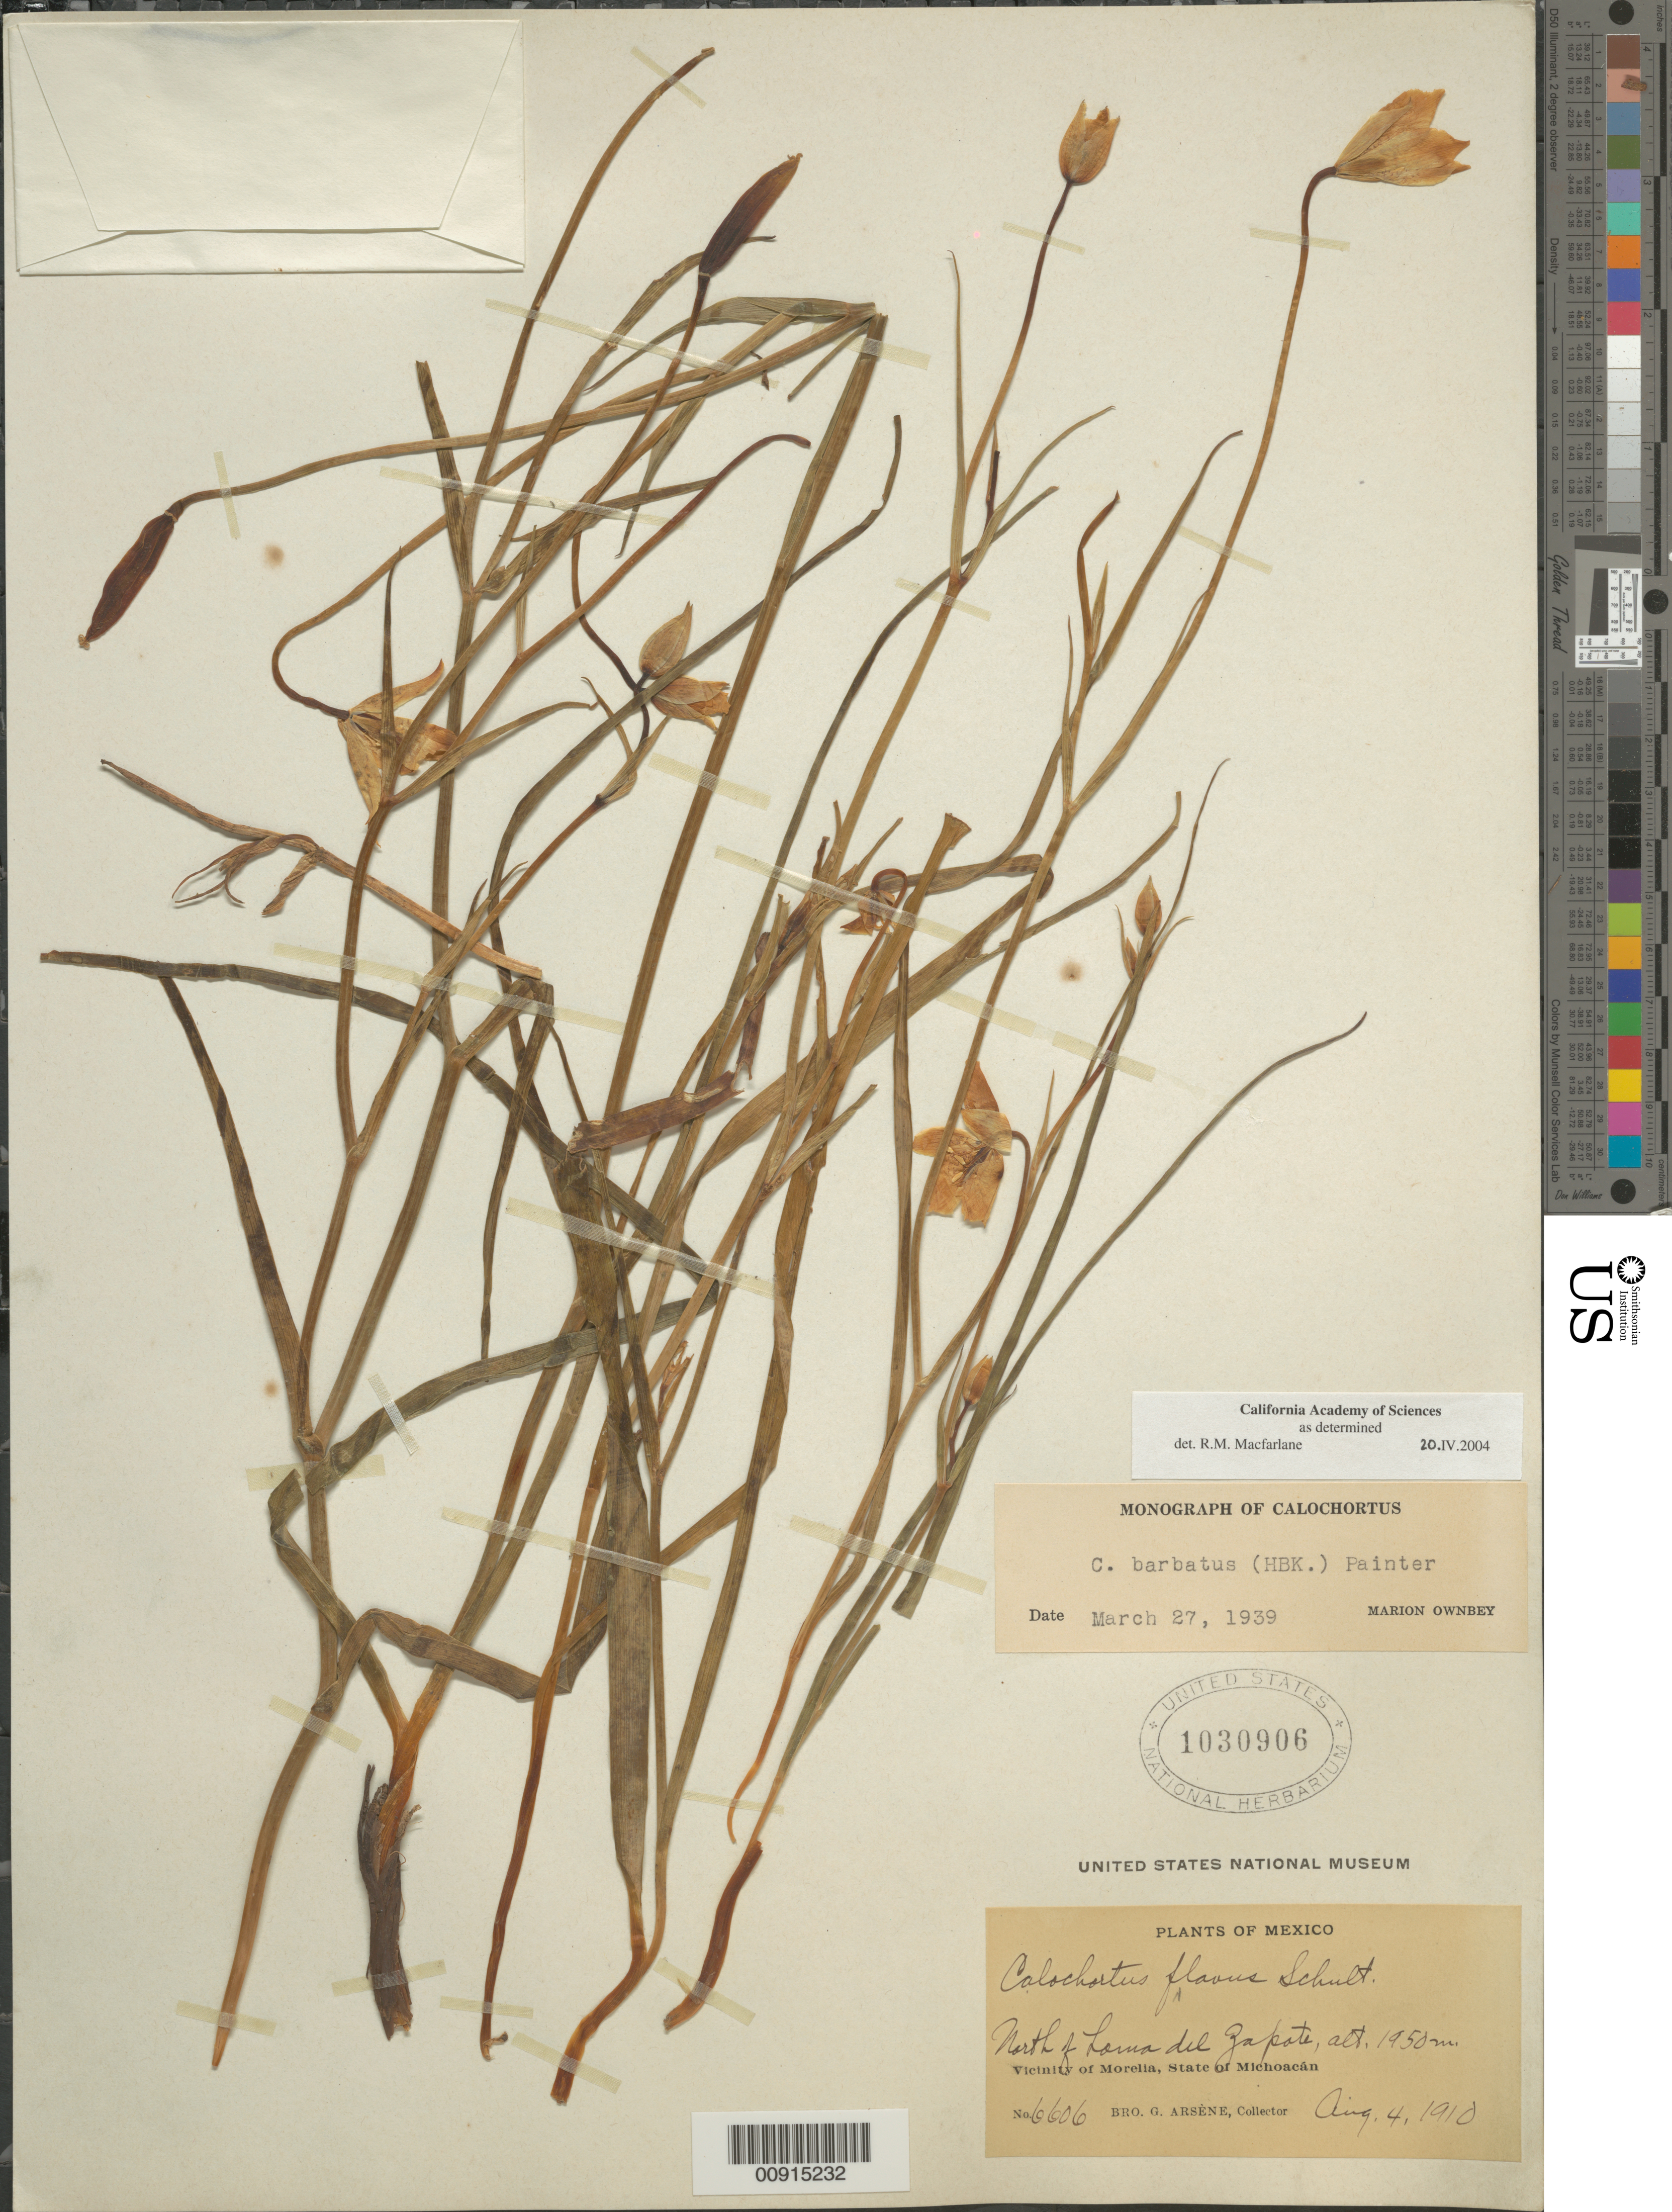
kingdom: Plantae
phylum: Tracheophyta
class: Liliopsida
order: Liliales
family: Liliaceae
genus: Calochortus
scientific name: Calochortus barbatus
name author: (Kunth) J.H. Painter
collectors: Bro. G. Arsène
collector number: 6606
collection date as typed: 04 Aug 1910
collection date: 1910-08-04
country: Mexico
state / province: Michoacán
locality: North of Loma del Zapote. Vicinity of Morelia, State of Michoacán.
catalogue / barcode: US 1030906